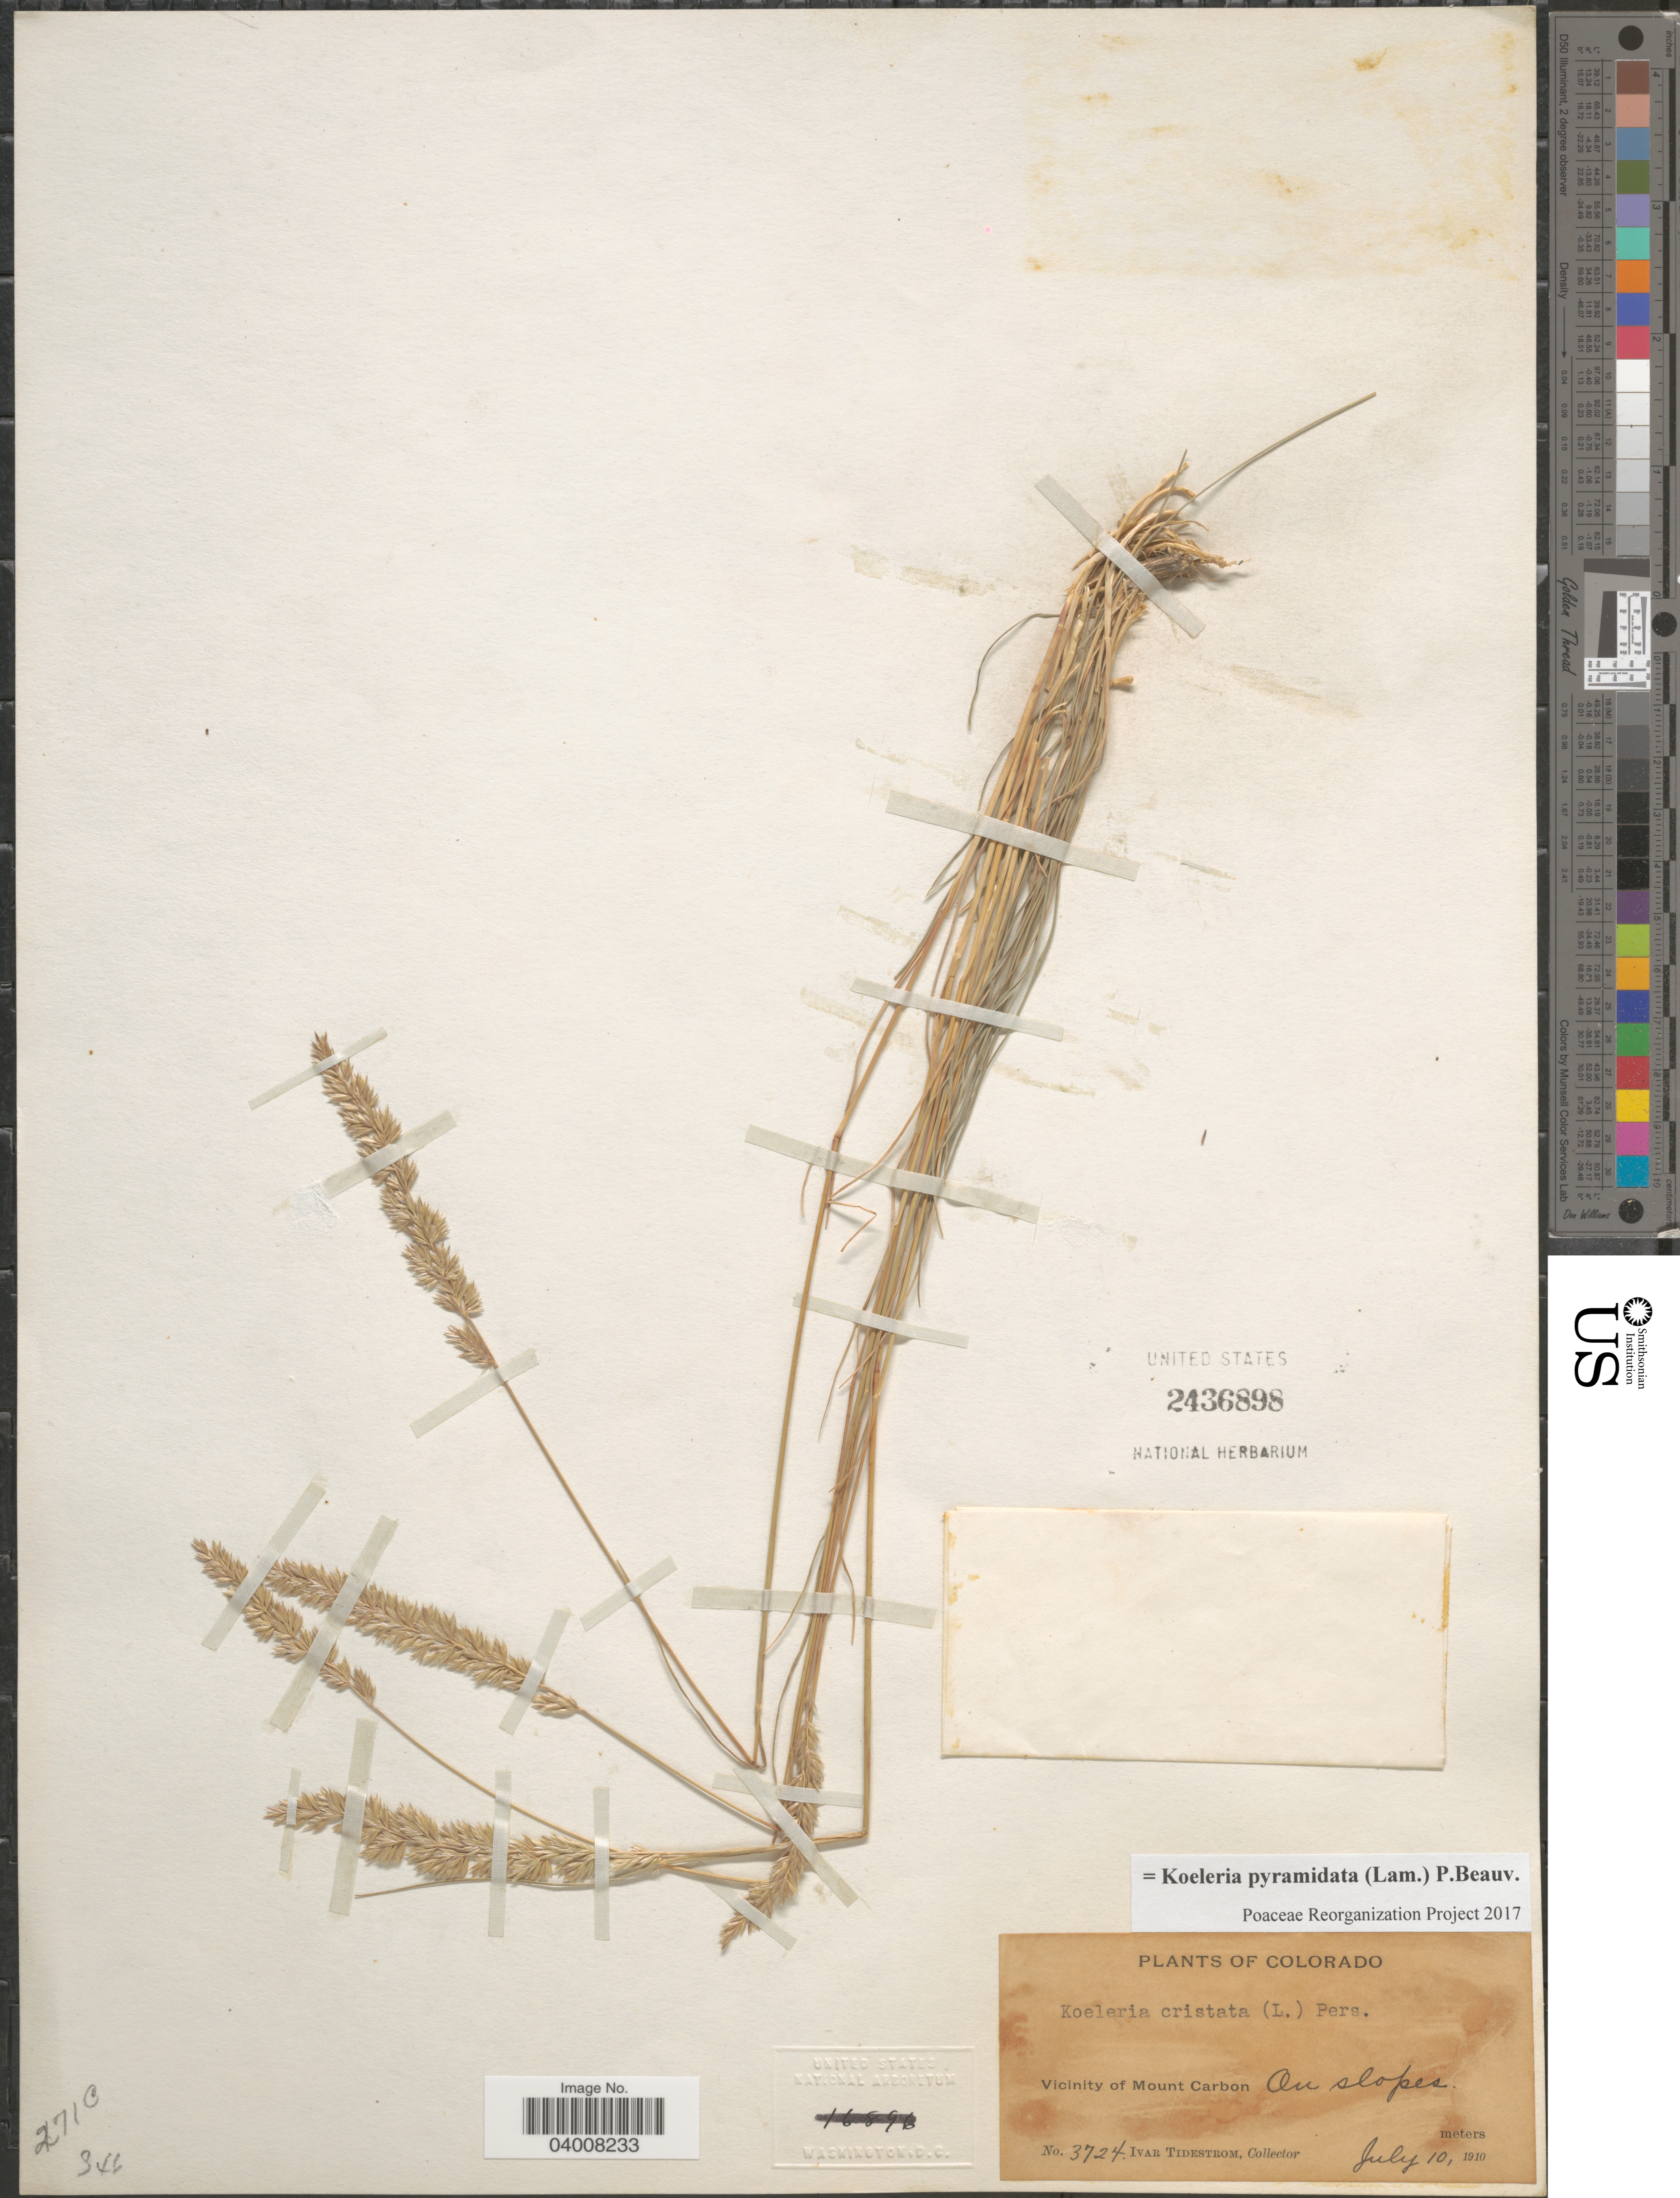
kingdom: Plantae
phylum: Tracheophyta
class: Liliopsida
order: Poales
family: Poaceae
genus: Koeleria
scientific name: Koeleria pyramidata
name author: (Lam.) P. Beauv.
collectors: I. F. Tidestrom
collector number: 3724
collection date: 1910-07-10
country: United States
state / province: Colorado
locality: Vicinity of Mount Carbon.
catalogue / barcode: US 2436898